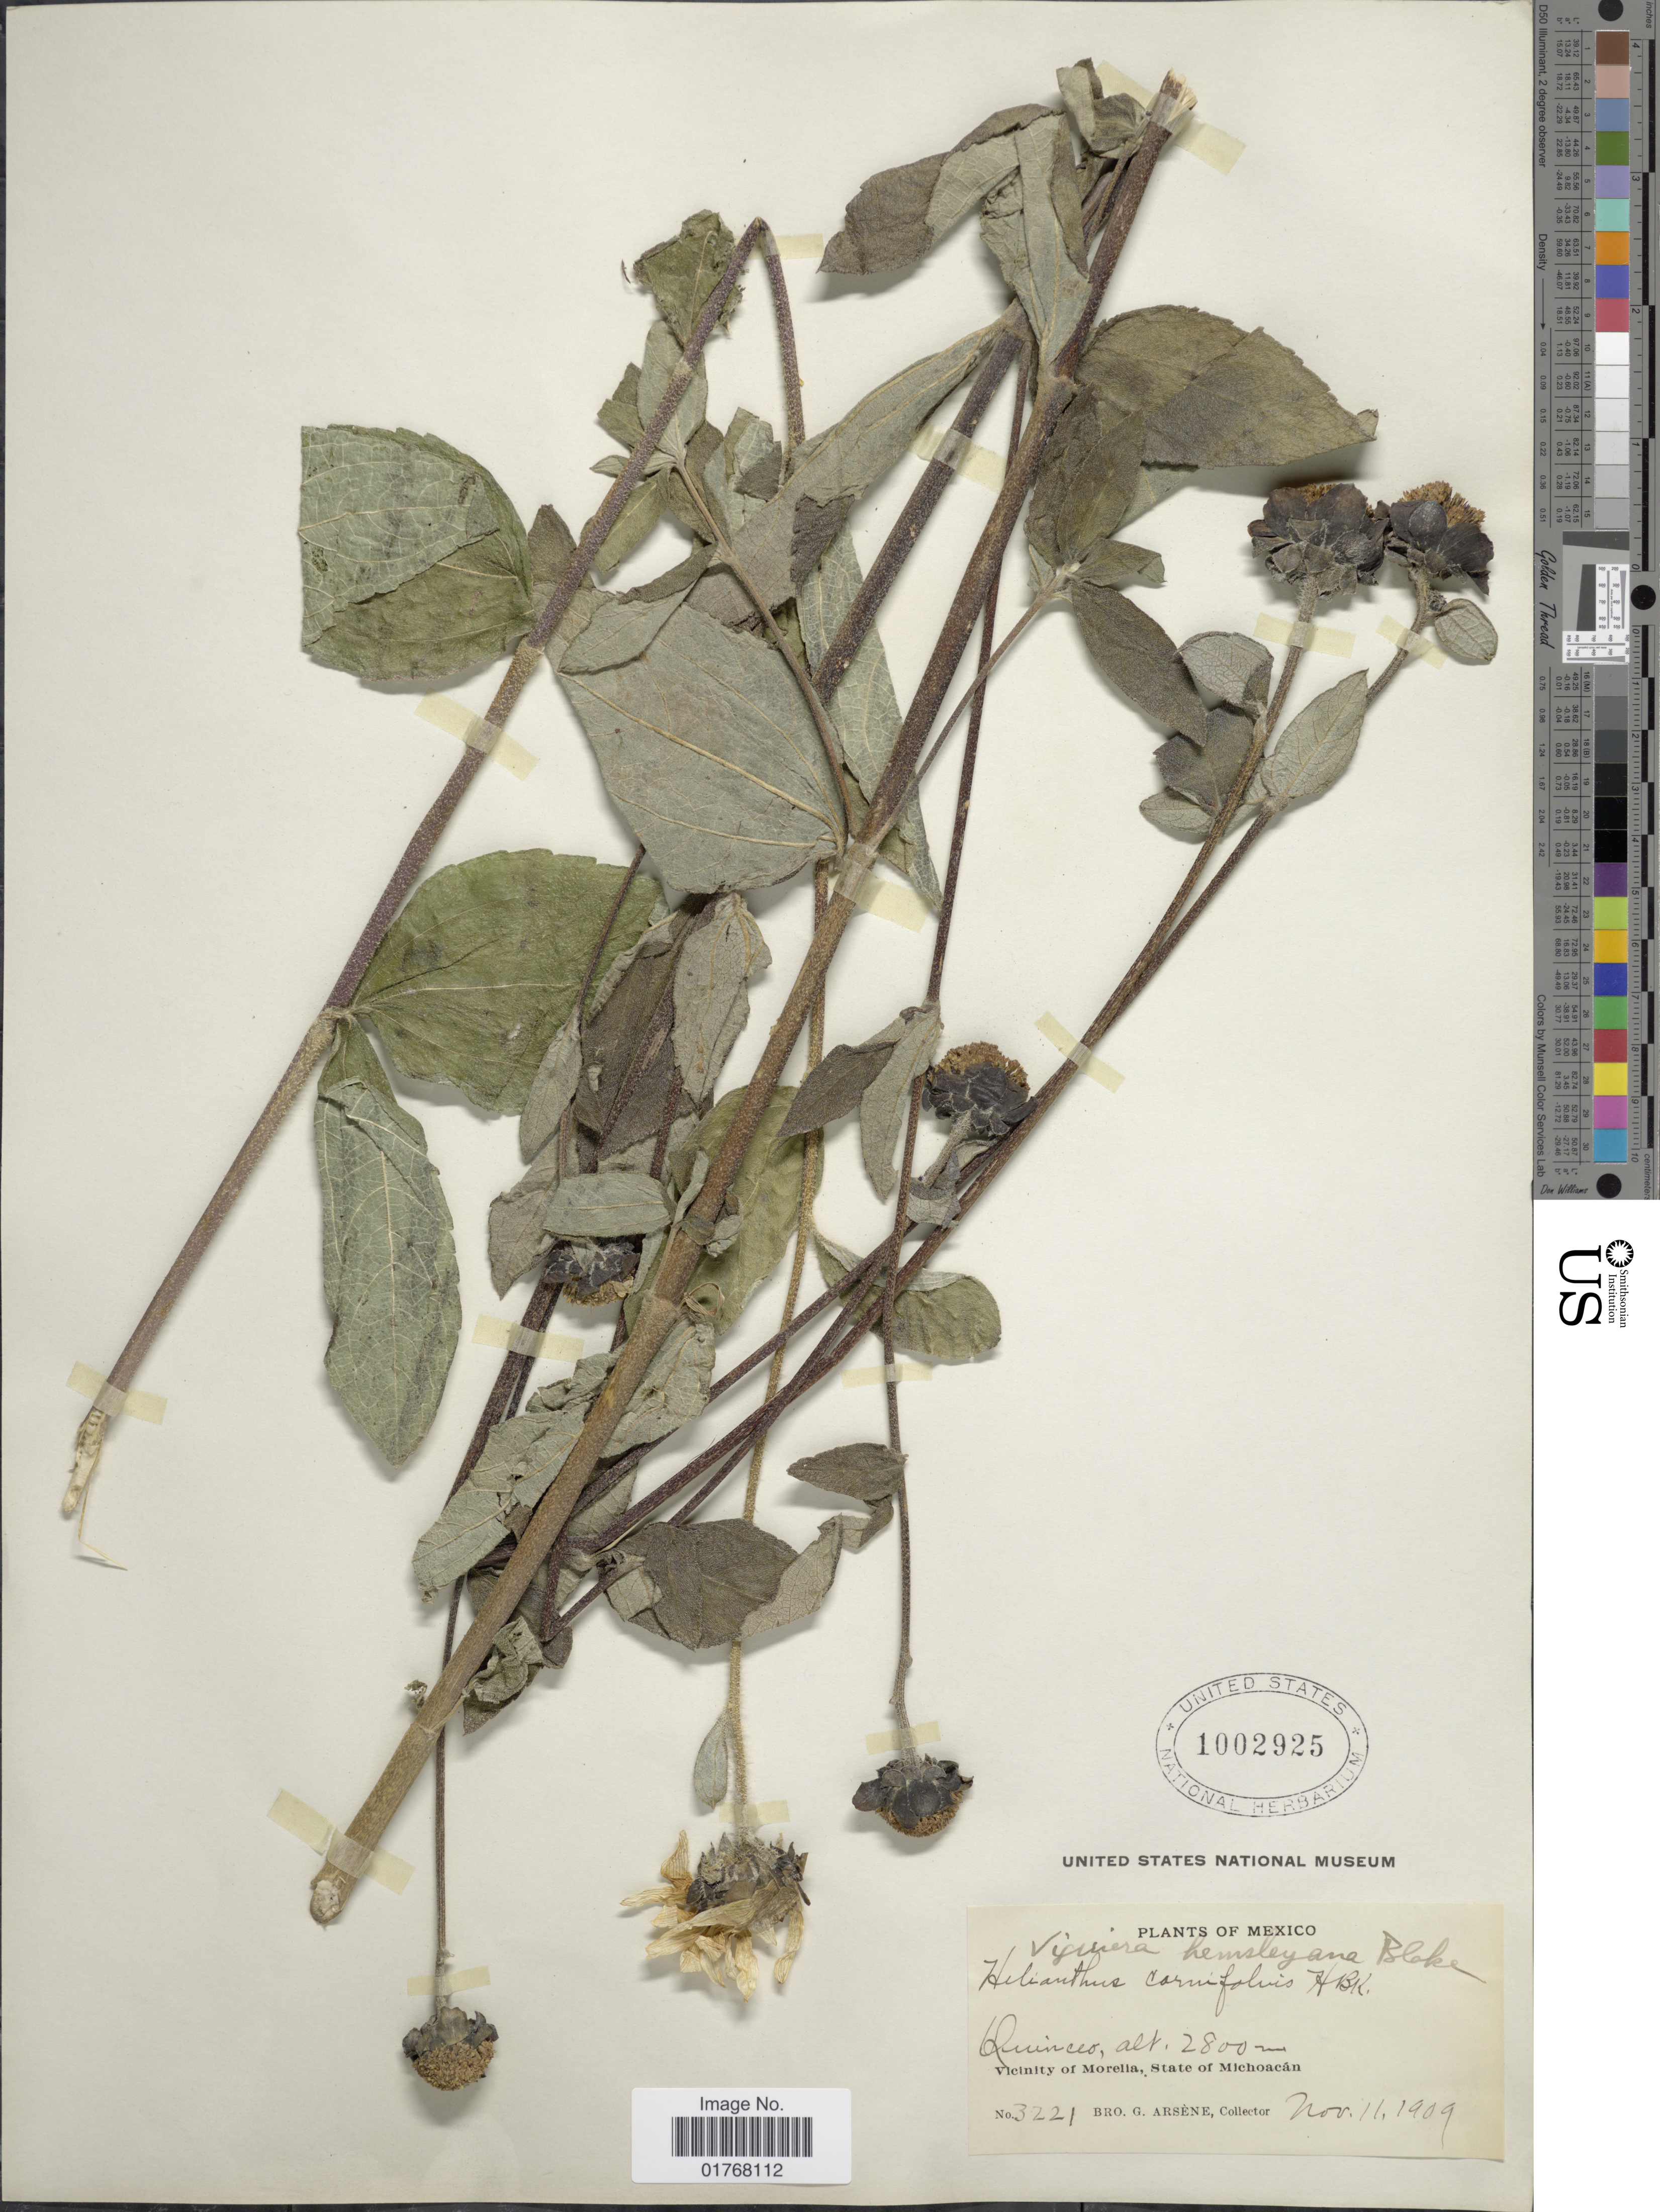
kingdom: Plantae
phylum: Tracheophyta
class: Magnoliopsida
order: Asterales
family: Asteraceae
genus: Viguiera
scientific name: Viguiera hemsleyana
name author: S.F. Blake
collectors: Bro. G. Arsène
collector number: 3221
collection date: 1909-11-11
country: Mexico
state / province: Michoacán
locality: Quinceo, Vicinity of Morelia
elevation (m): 2800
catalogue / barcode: US 1002925